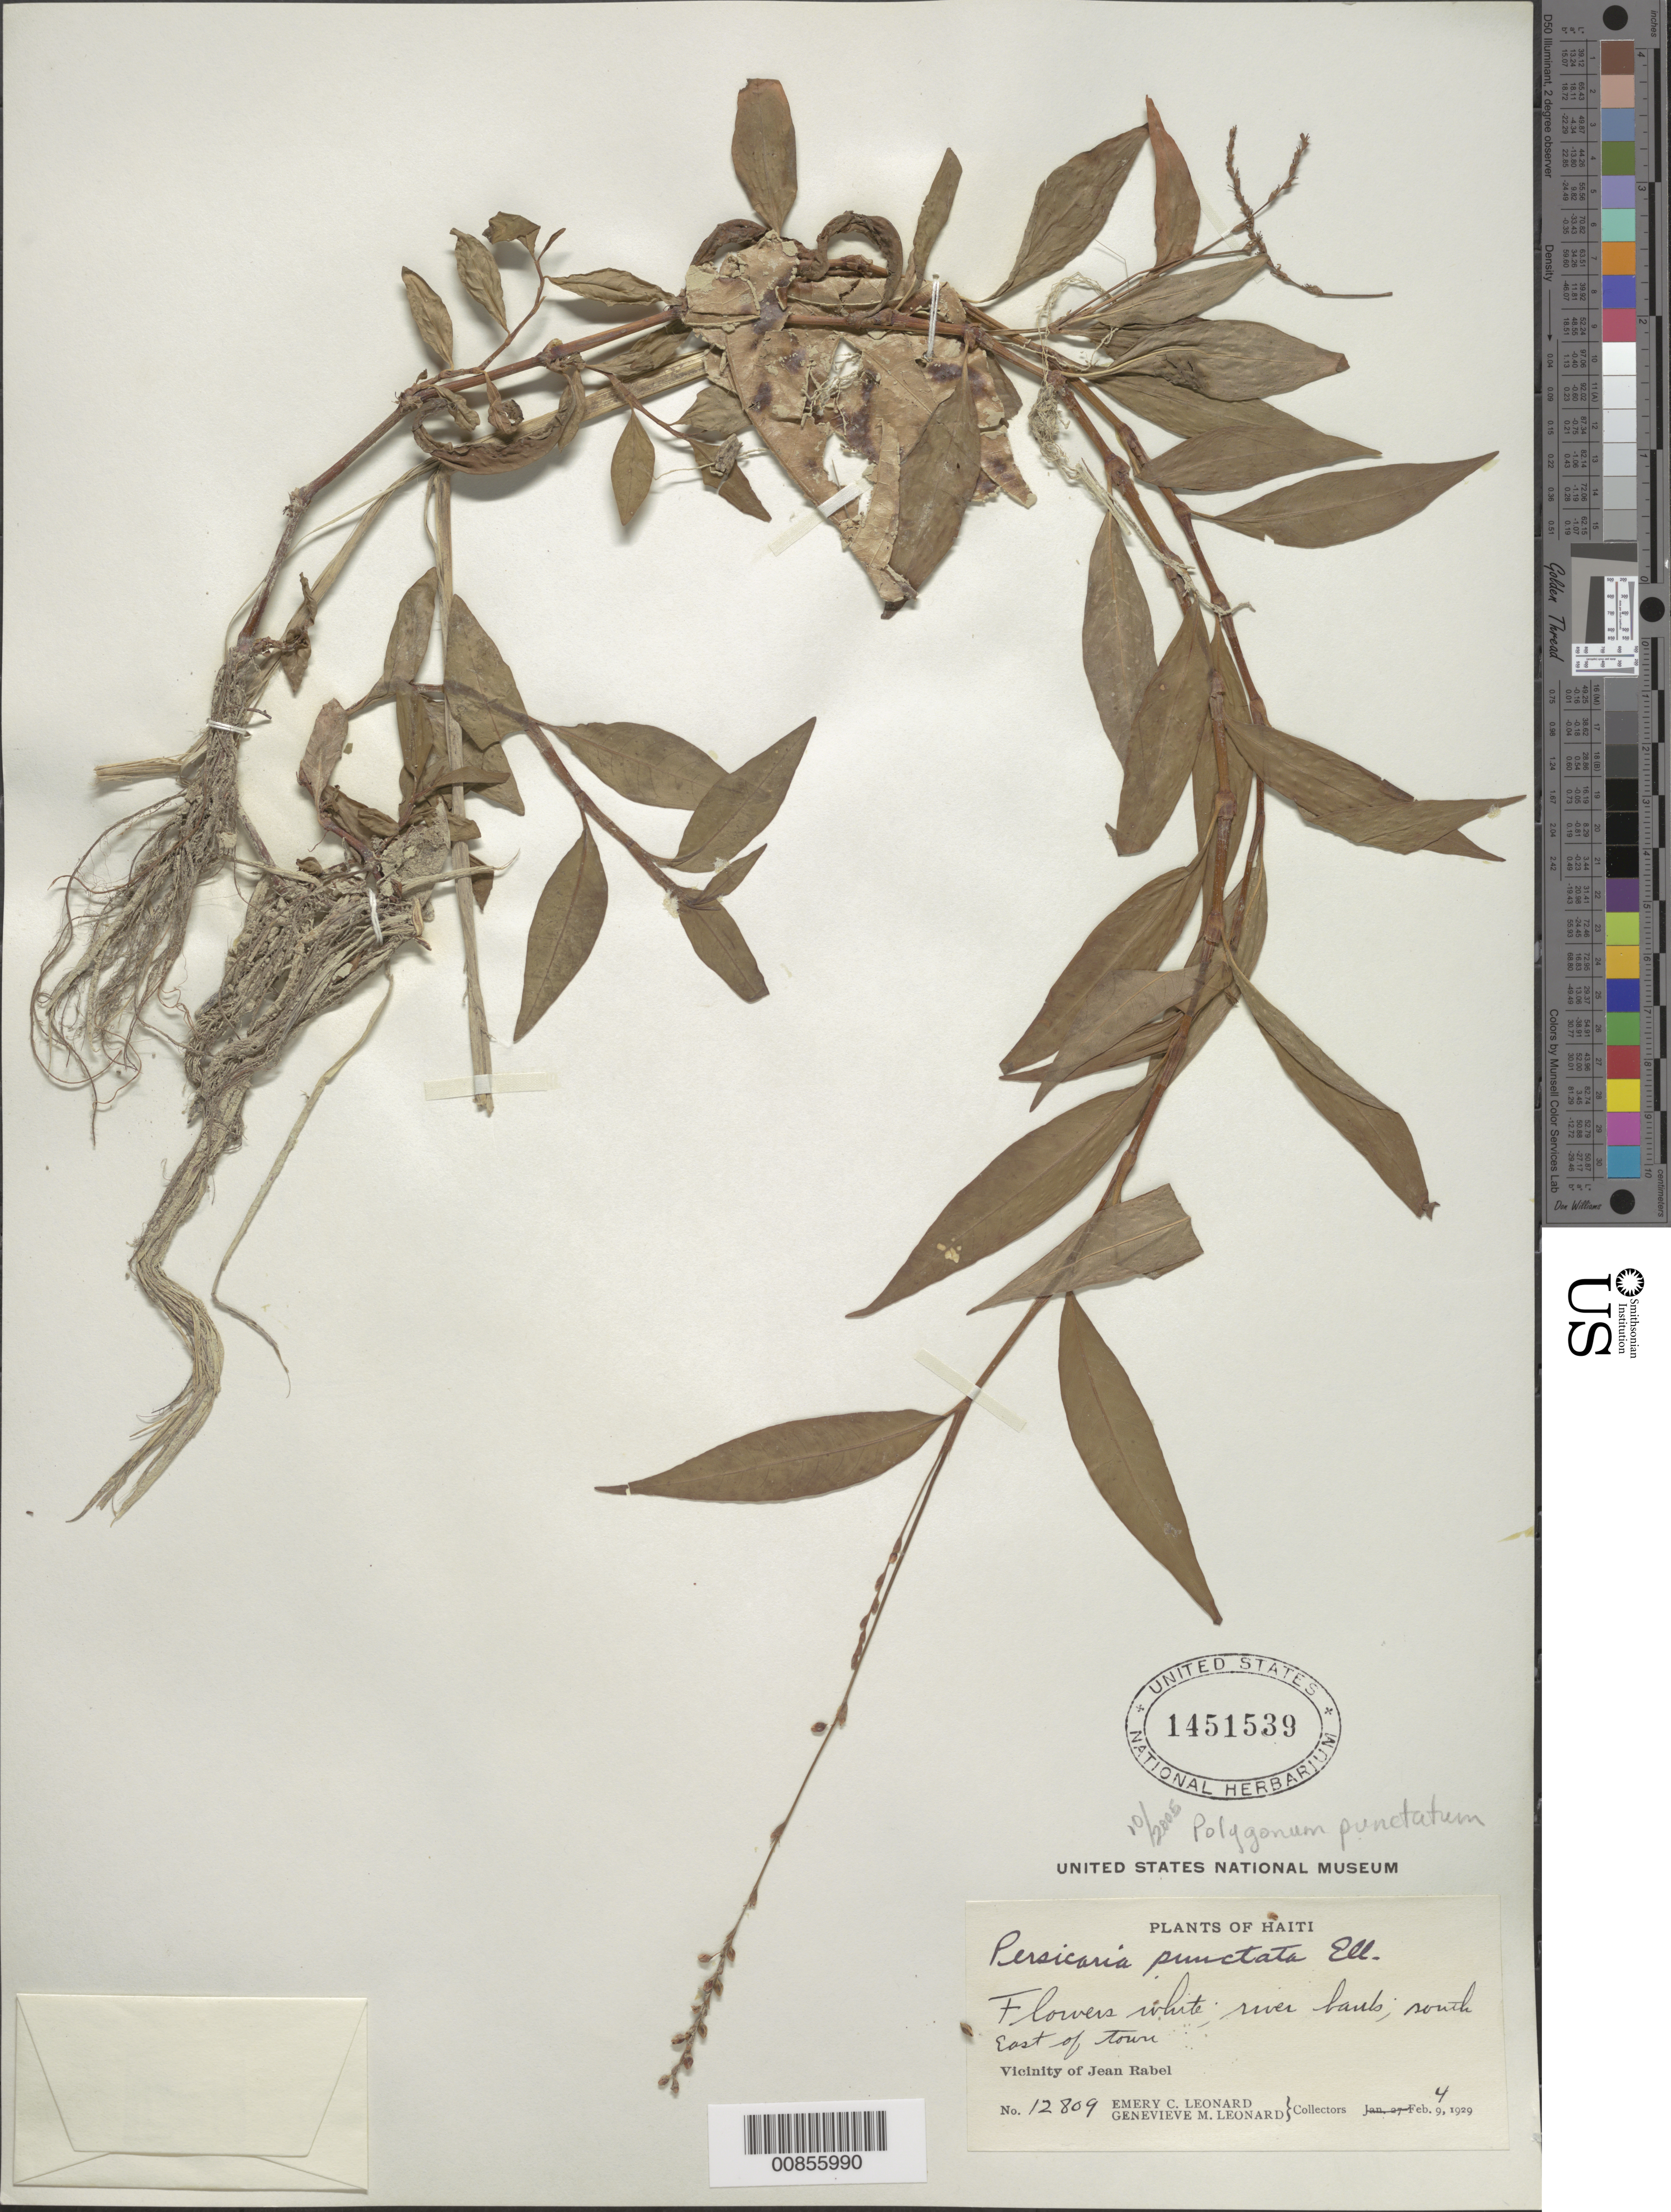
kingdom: Plantae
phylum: Tracheophyta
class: Magnoliopsida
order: Caryophyllales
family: Polygonaceae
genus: Polygonum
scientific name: Polygonum punctatum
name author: Elliott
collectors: E. C. Leonard & G. M. Leonard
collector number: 12809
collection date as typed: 04 Feb 1929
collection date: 1929-02-04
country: Haiti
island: Hispaniola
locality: Vicinity of Jean Rabel. Southeast of town.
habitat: River banks.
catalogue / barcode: US 1451539